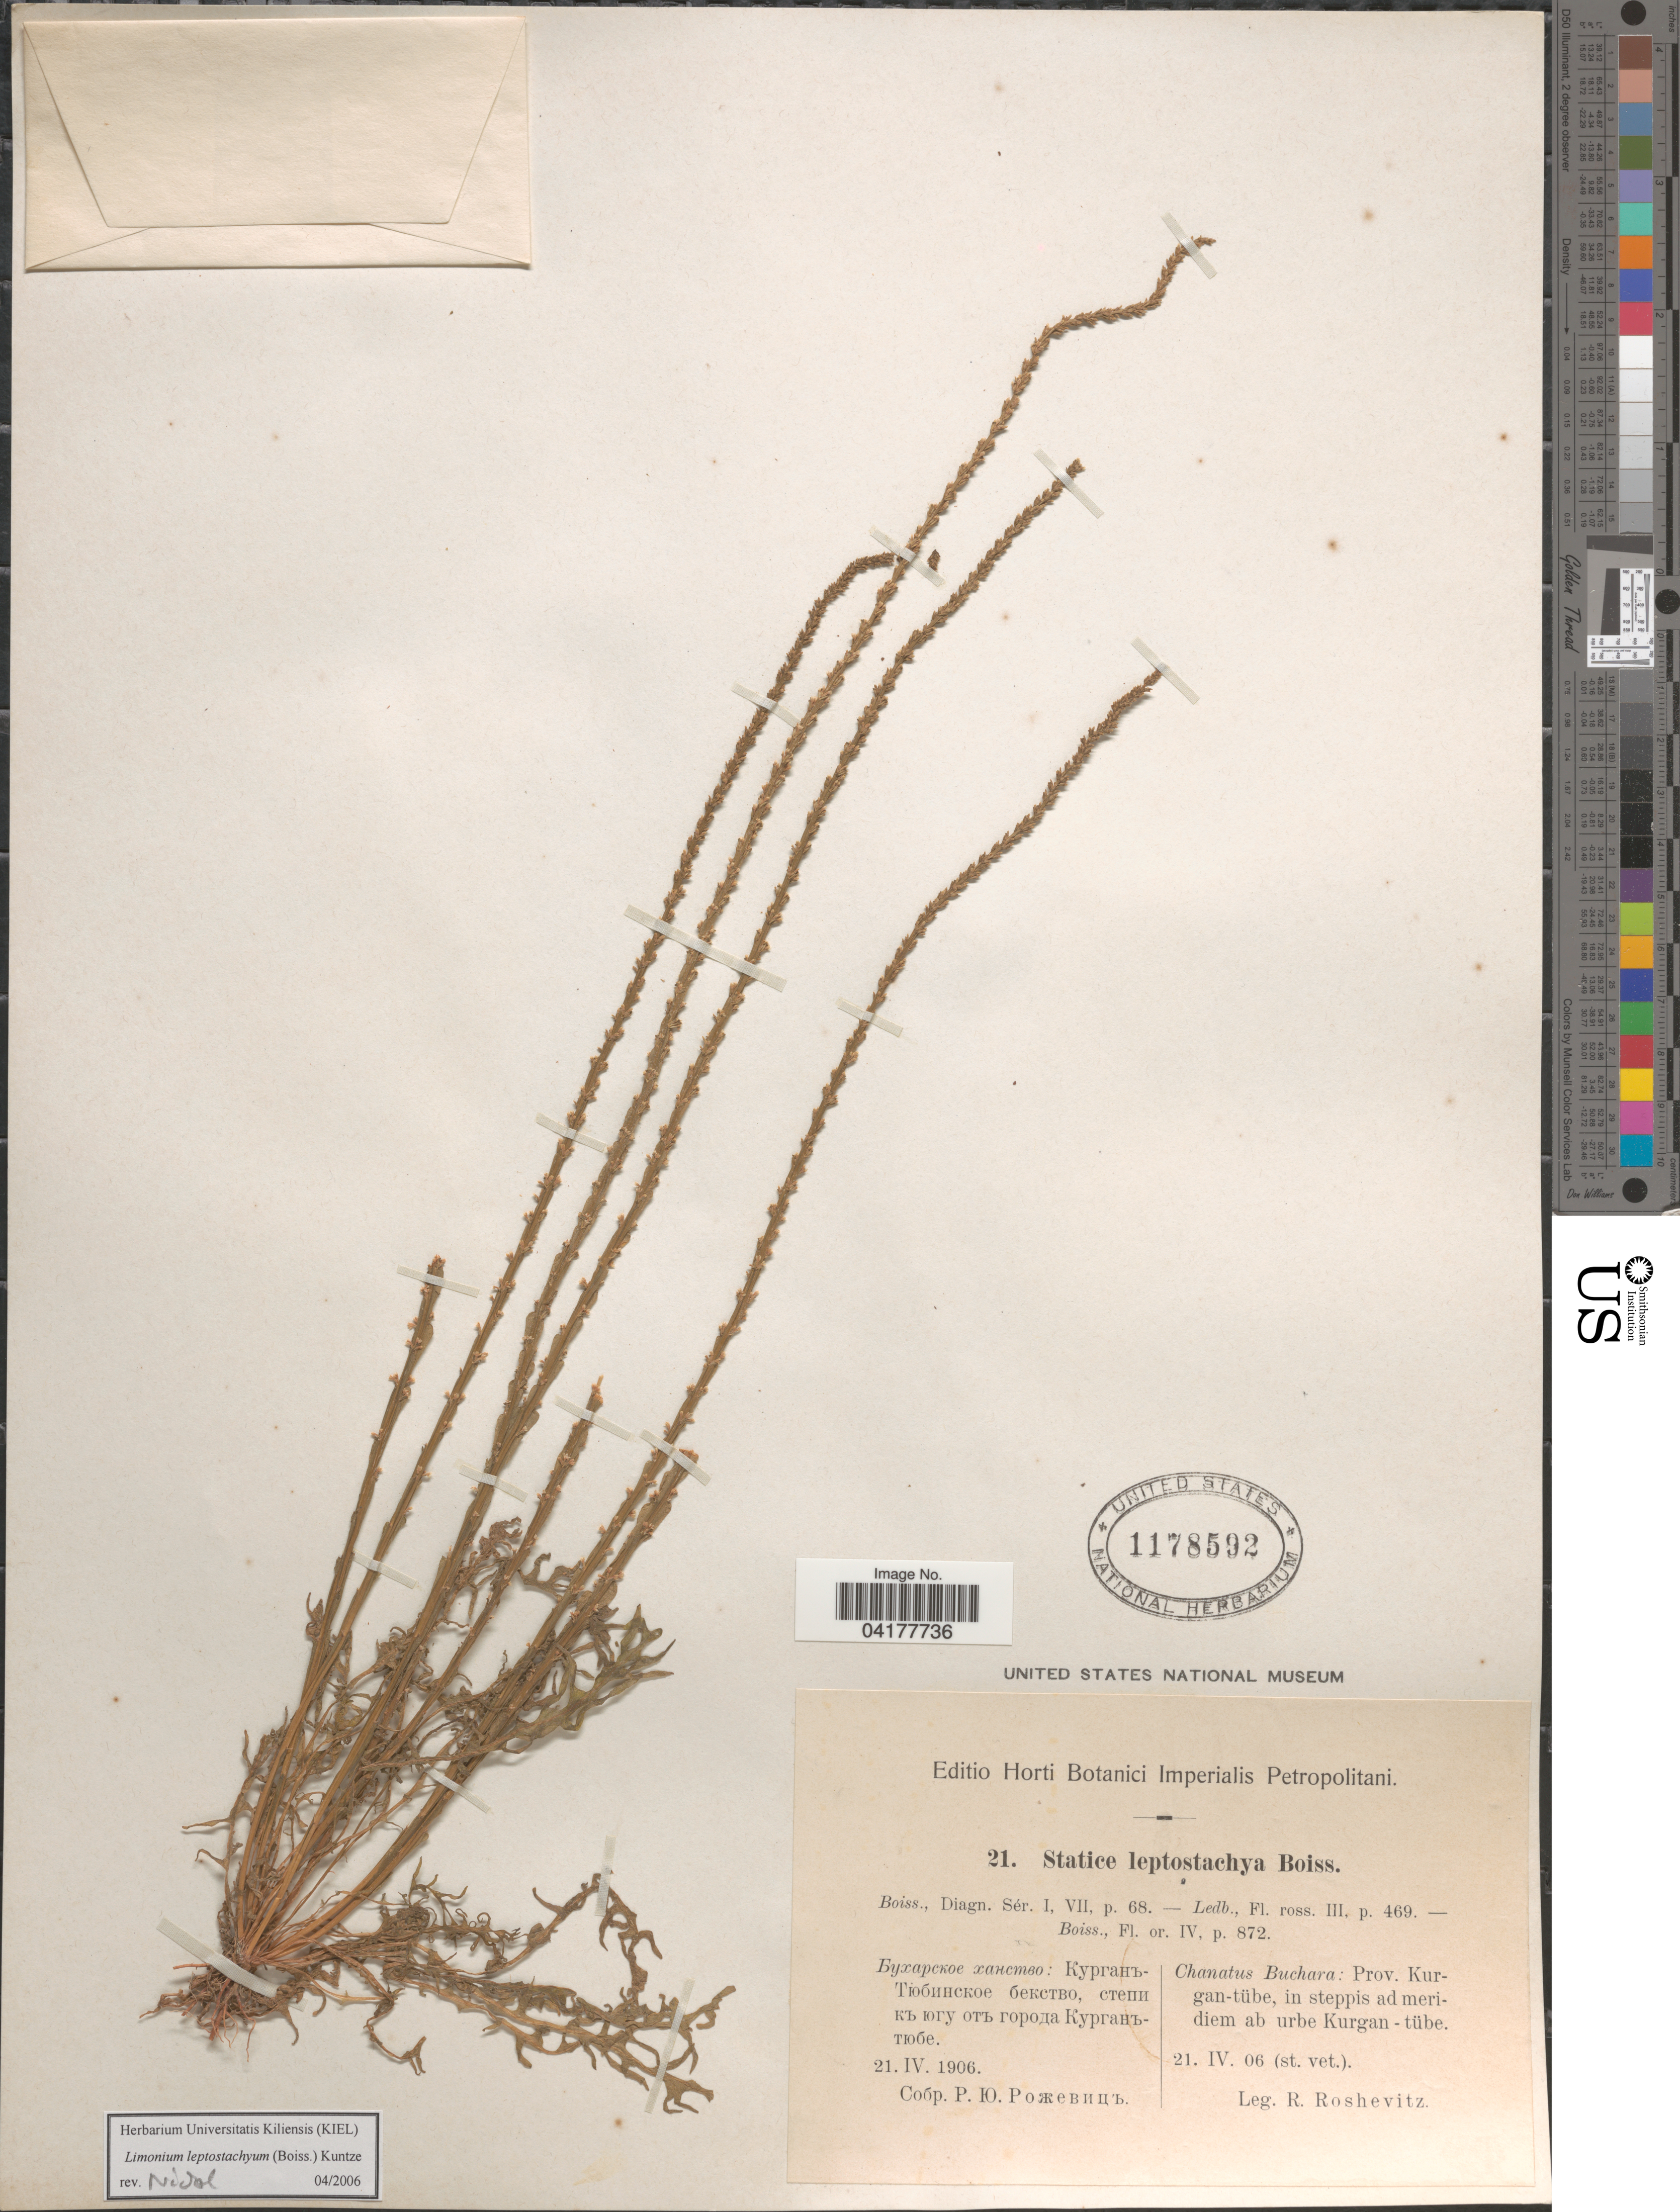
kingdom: Plantae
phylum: Tracheophyta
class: Magnoliopsida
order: Caryophyllales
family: Plumbaginaceae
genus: Psylliostachys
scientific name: Psylliostachys leptostachyus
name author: (Boiss.) Roshkova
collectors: R. J. Roshevitz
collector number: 21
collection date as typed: Transcribed d/m/y: 21/4/6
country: Tajikistan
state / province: Khatlon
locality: Chanatus Buchara: Prov. Kurgan-tübe, in steppis ad meridiem ab urbe Kurgan-tübe.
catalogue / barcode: US 1178592